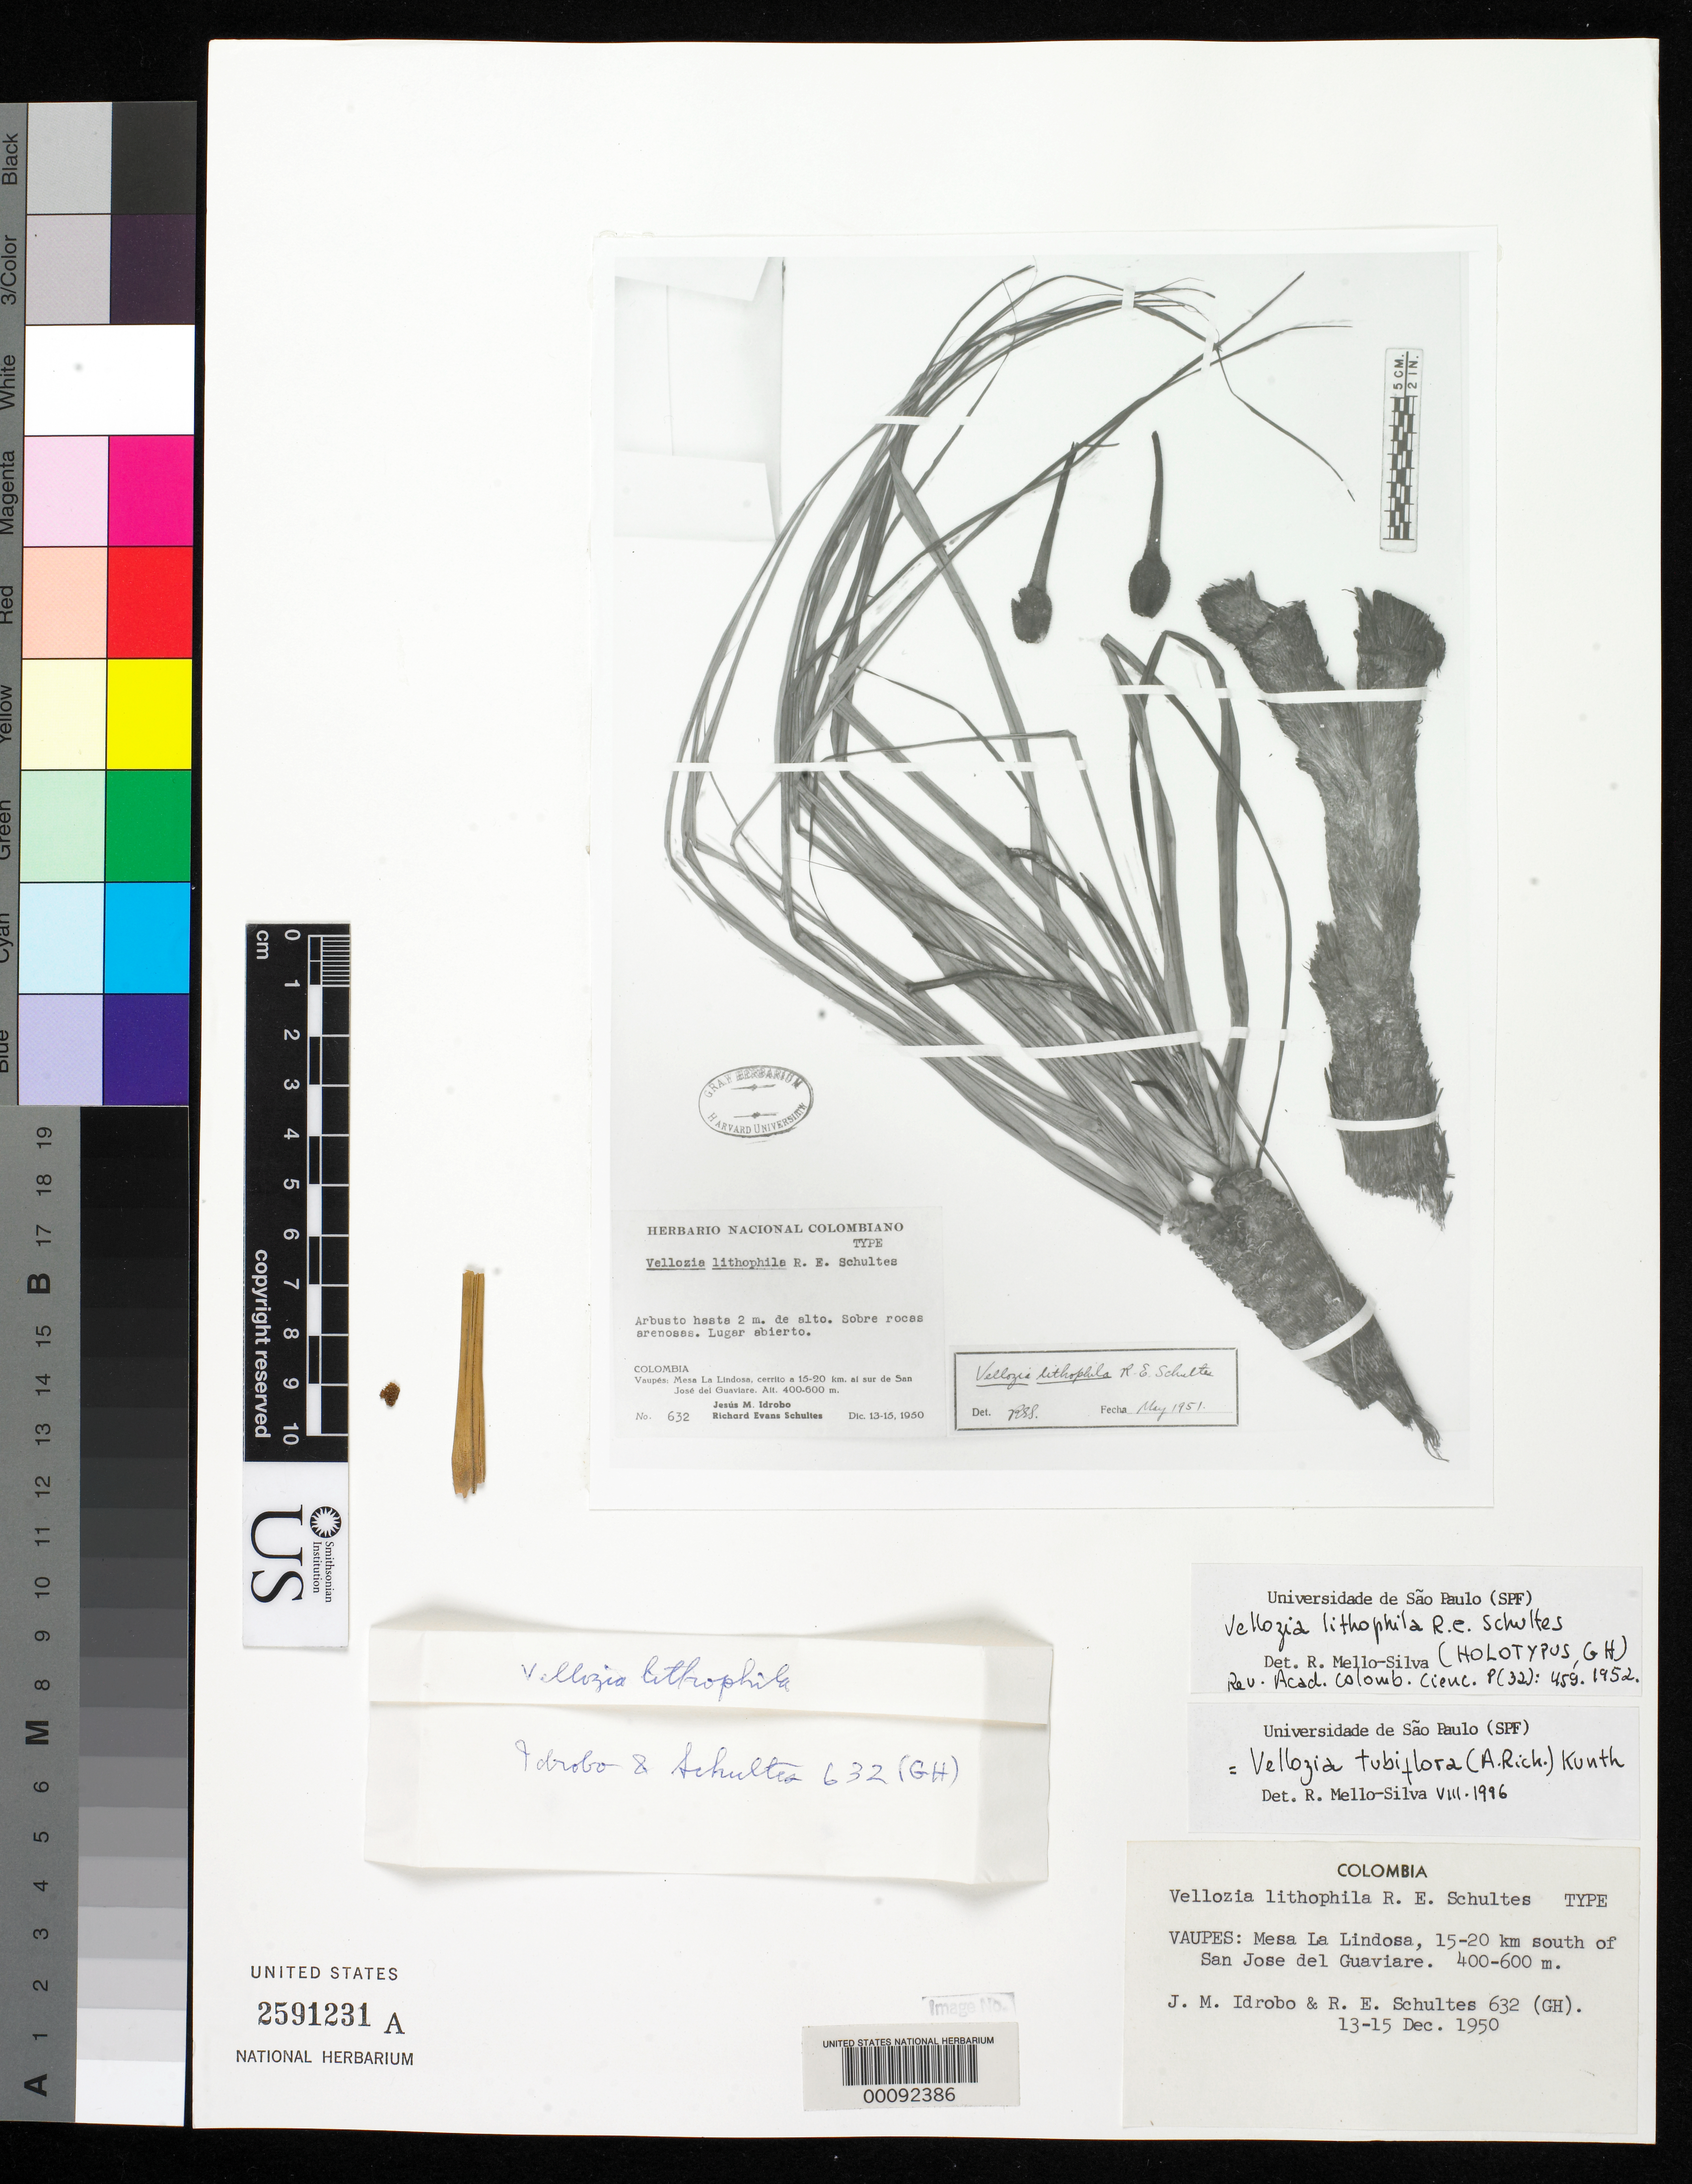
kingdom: Plantae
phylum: Tracheophyta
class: Liliopsida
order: Pandanales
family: Velloziaceae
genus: Vellozia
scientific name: Vellozia lithophila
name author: R.E. Schult.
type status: Isotype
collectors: J. M. Idrobo & R. E. Schultes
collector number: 632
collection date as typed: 13 Dec 1950 to 15 Dec 1950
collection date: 1950-12-13/1950-12-15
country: Colombia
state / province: Vaupés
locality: Mesa La Lindosa, 15-29 km S of San Jose del Guaviare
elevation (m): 400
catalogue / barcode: US 2591231A